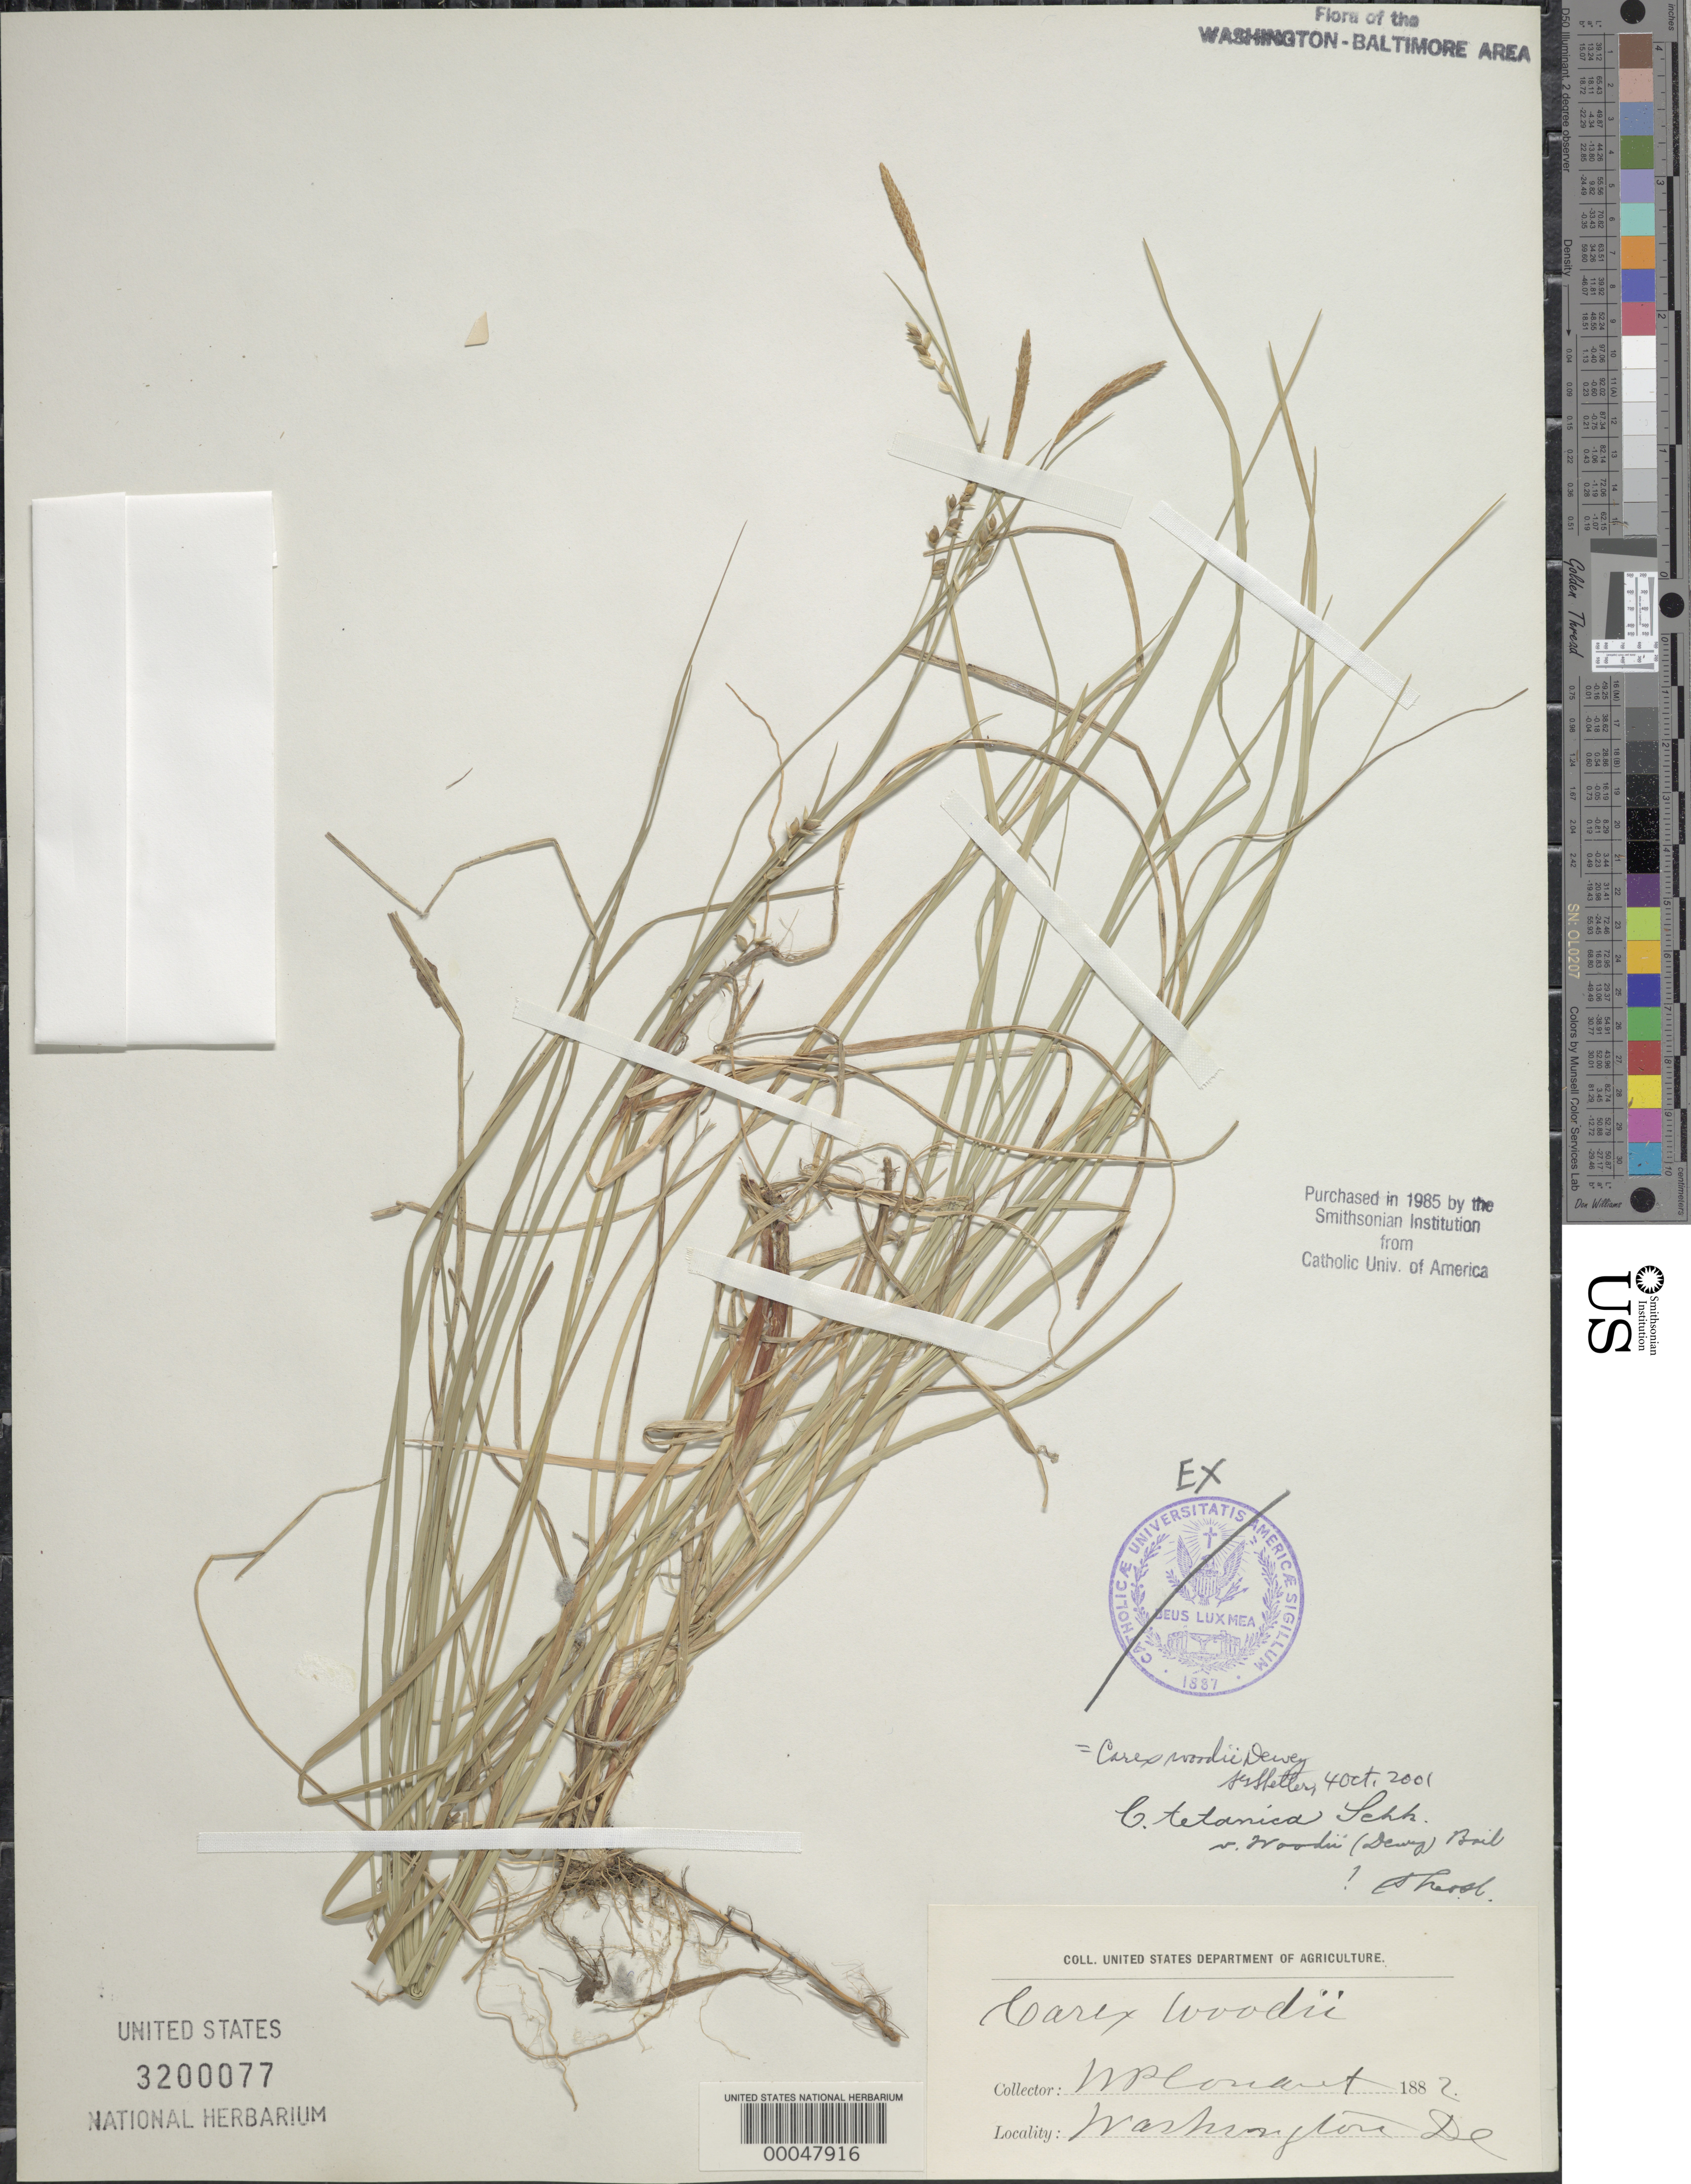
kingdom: Plantae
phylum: Tracheophyta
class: Liliopsida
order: Poales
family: Cyperaceae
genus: Carex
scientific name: Carex woodii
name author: Dewey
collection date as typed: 1882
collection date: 1882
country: United States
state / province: District of Columbia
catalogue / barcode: US 3200077